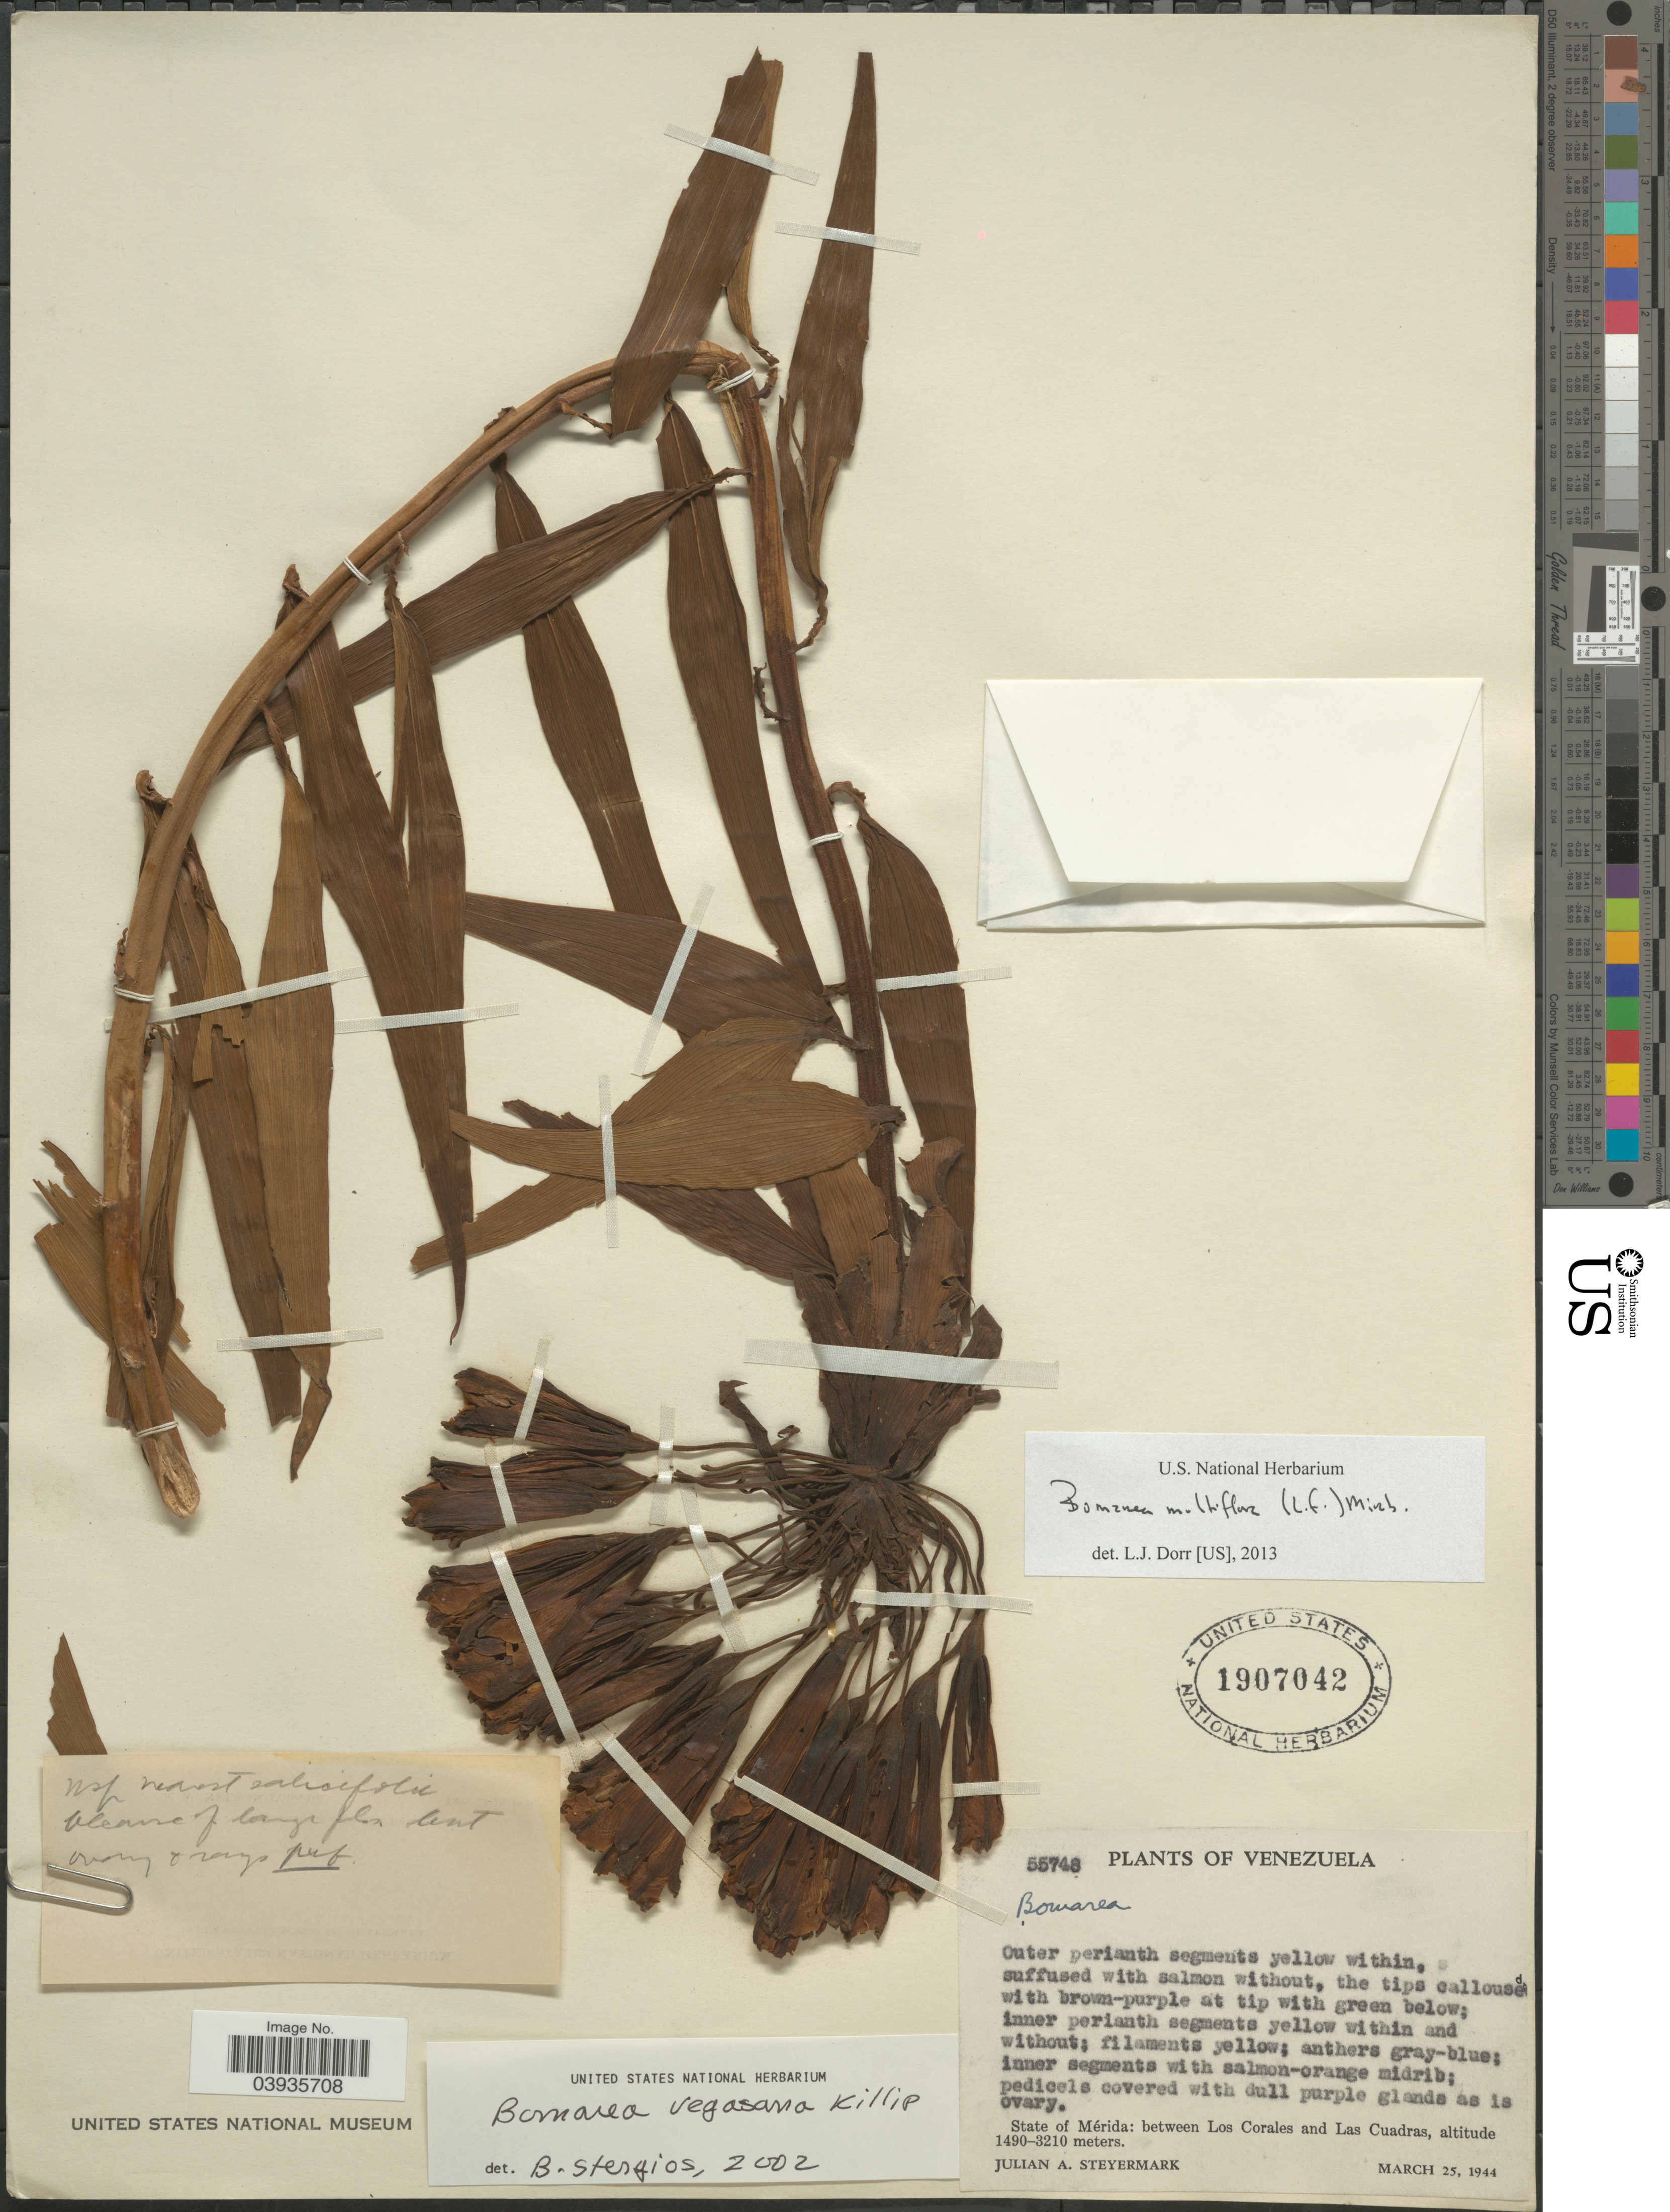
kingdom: Plantae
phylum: Tracheophyta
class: Liliopsida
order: Liliales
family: Alstroemeriaceae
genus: Bomarea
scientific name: Bomarea multiflora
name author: (L. f.) Mirb.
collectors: J. Steyermark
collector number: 55748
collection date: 1944-03-25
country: Venezuela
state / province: Merida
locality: Between Los Corales and Las Cuadras.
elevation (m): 1490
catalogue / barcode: US 1907042